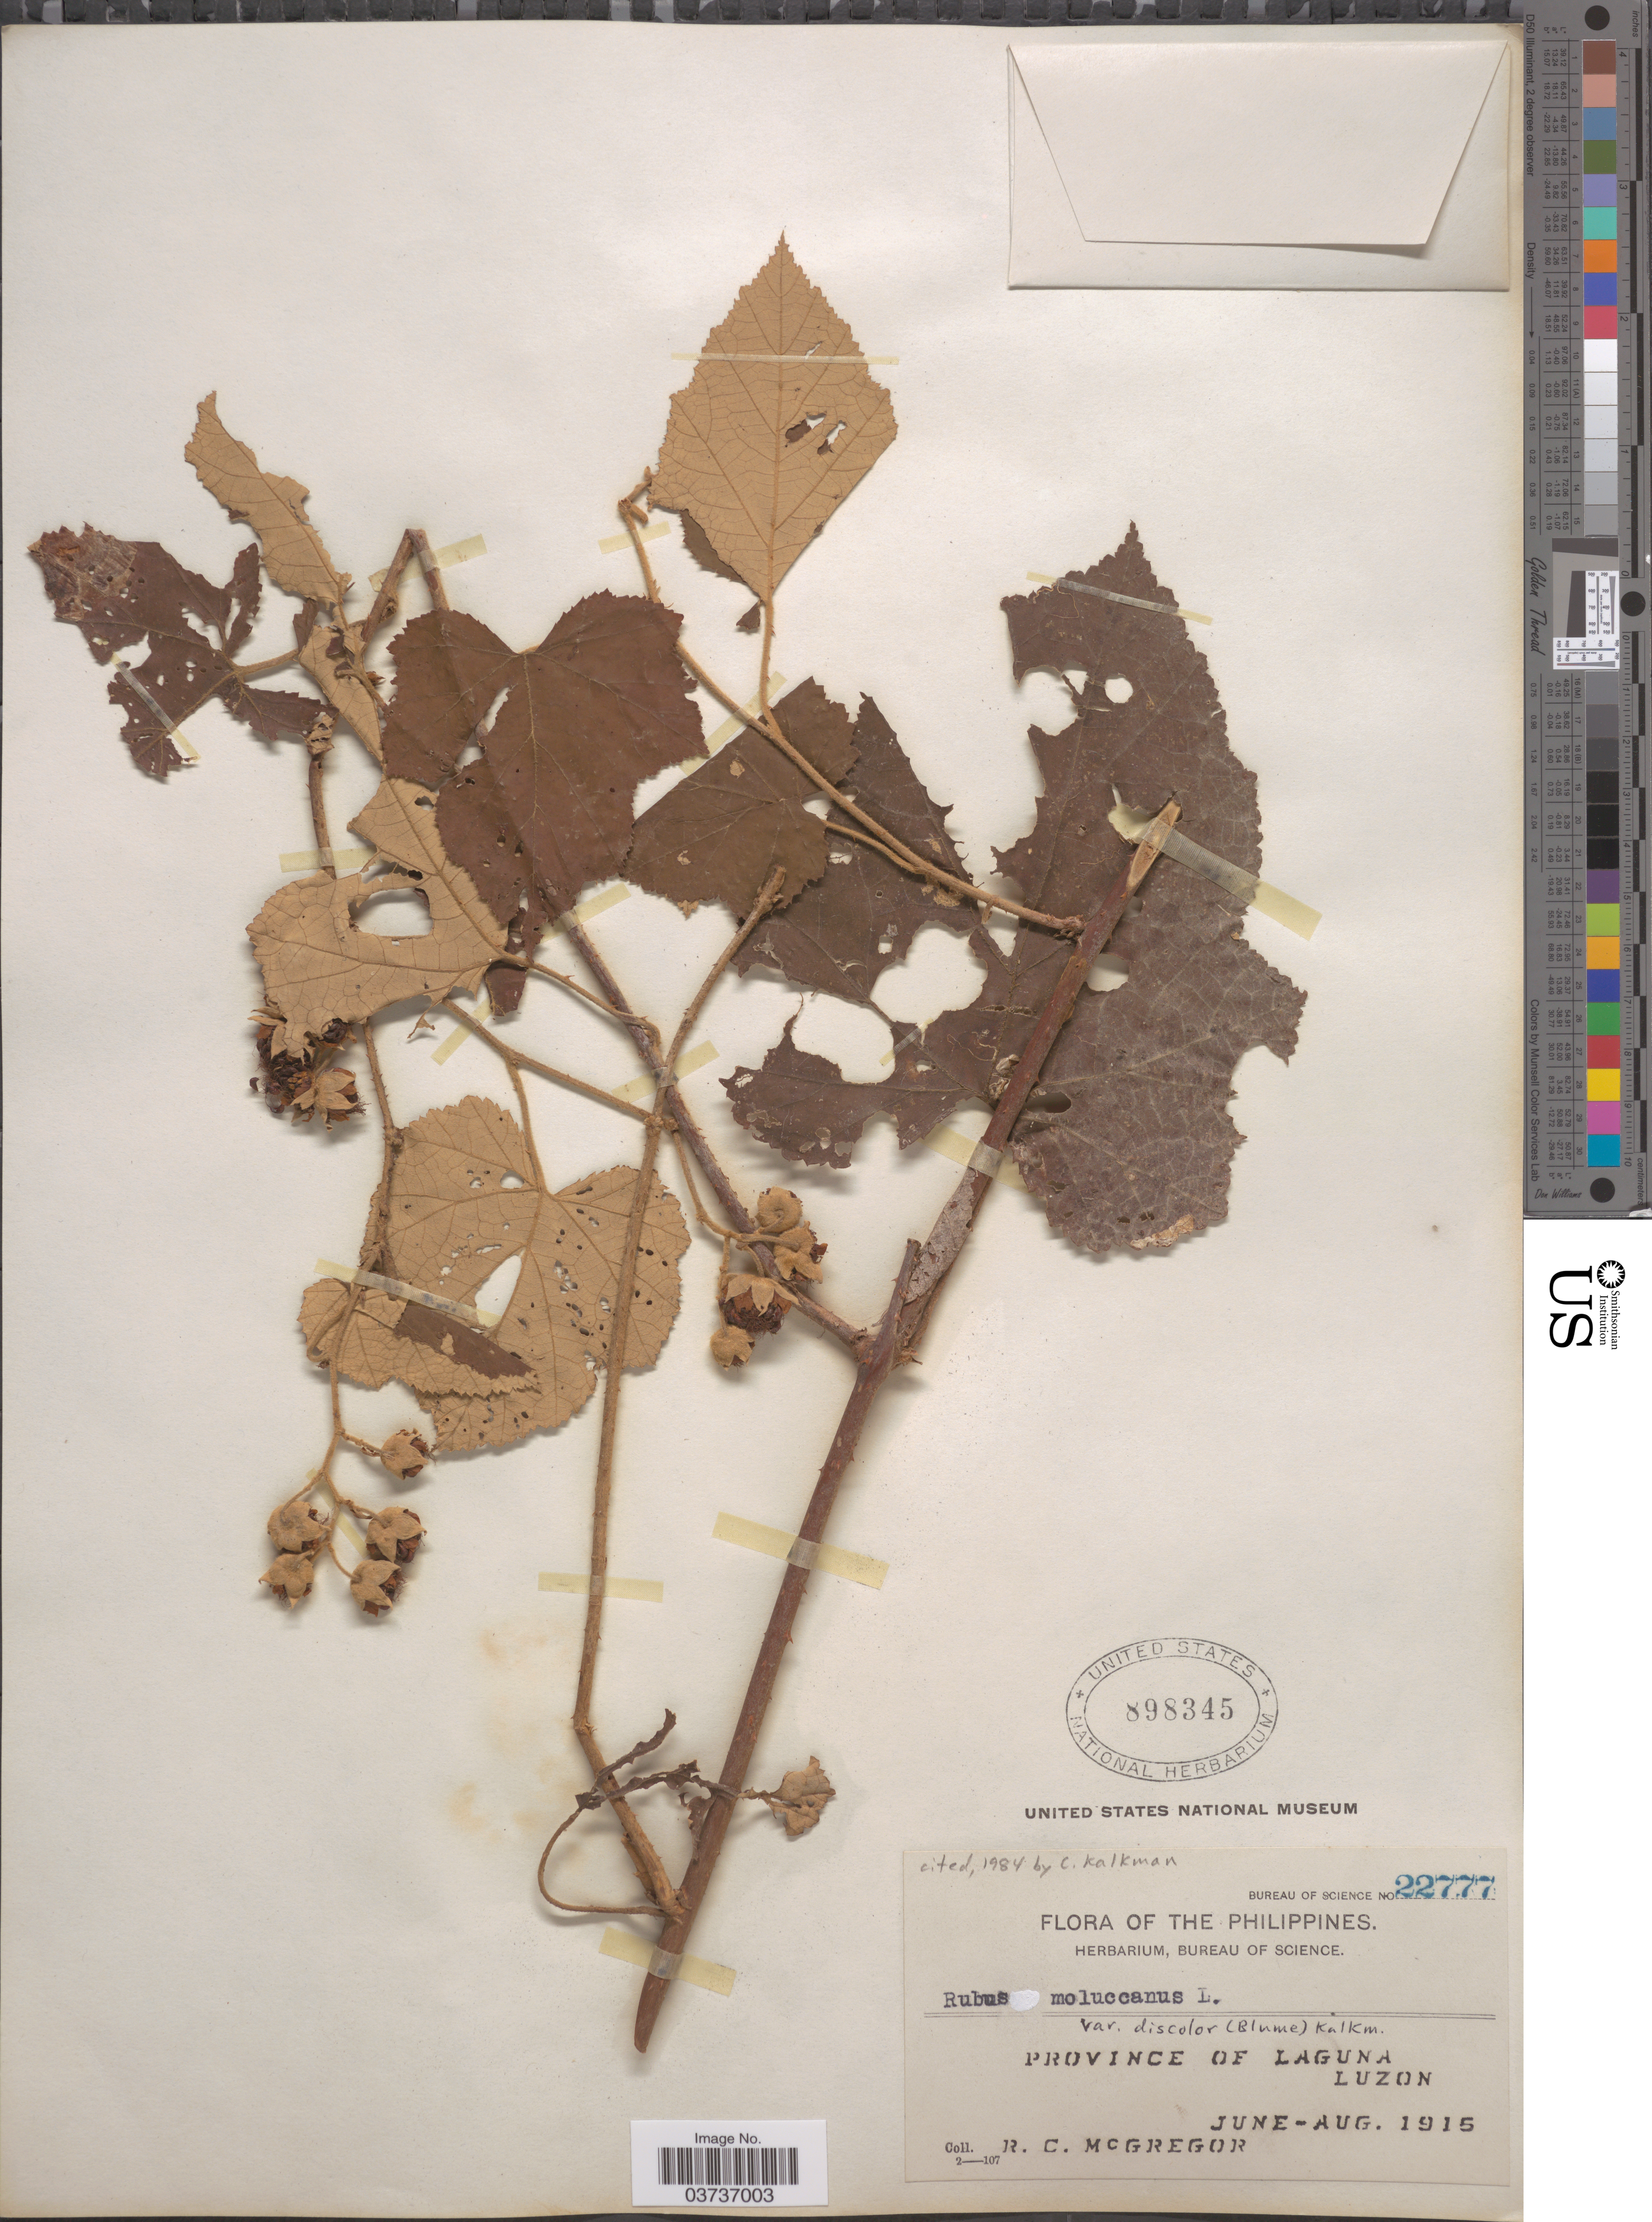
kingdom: Plantae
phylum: Tracheophyta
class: Magnoliopsida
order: Rosales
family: Rosaceae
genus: Rubus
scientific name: Rubus moluccanus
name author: L.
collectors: R. C. McGregor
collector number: Bureau of Science 22777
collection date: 1915-06/1915-08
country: Philippines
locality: Province of Laguna. Luzon.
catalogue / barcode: US 898345